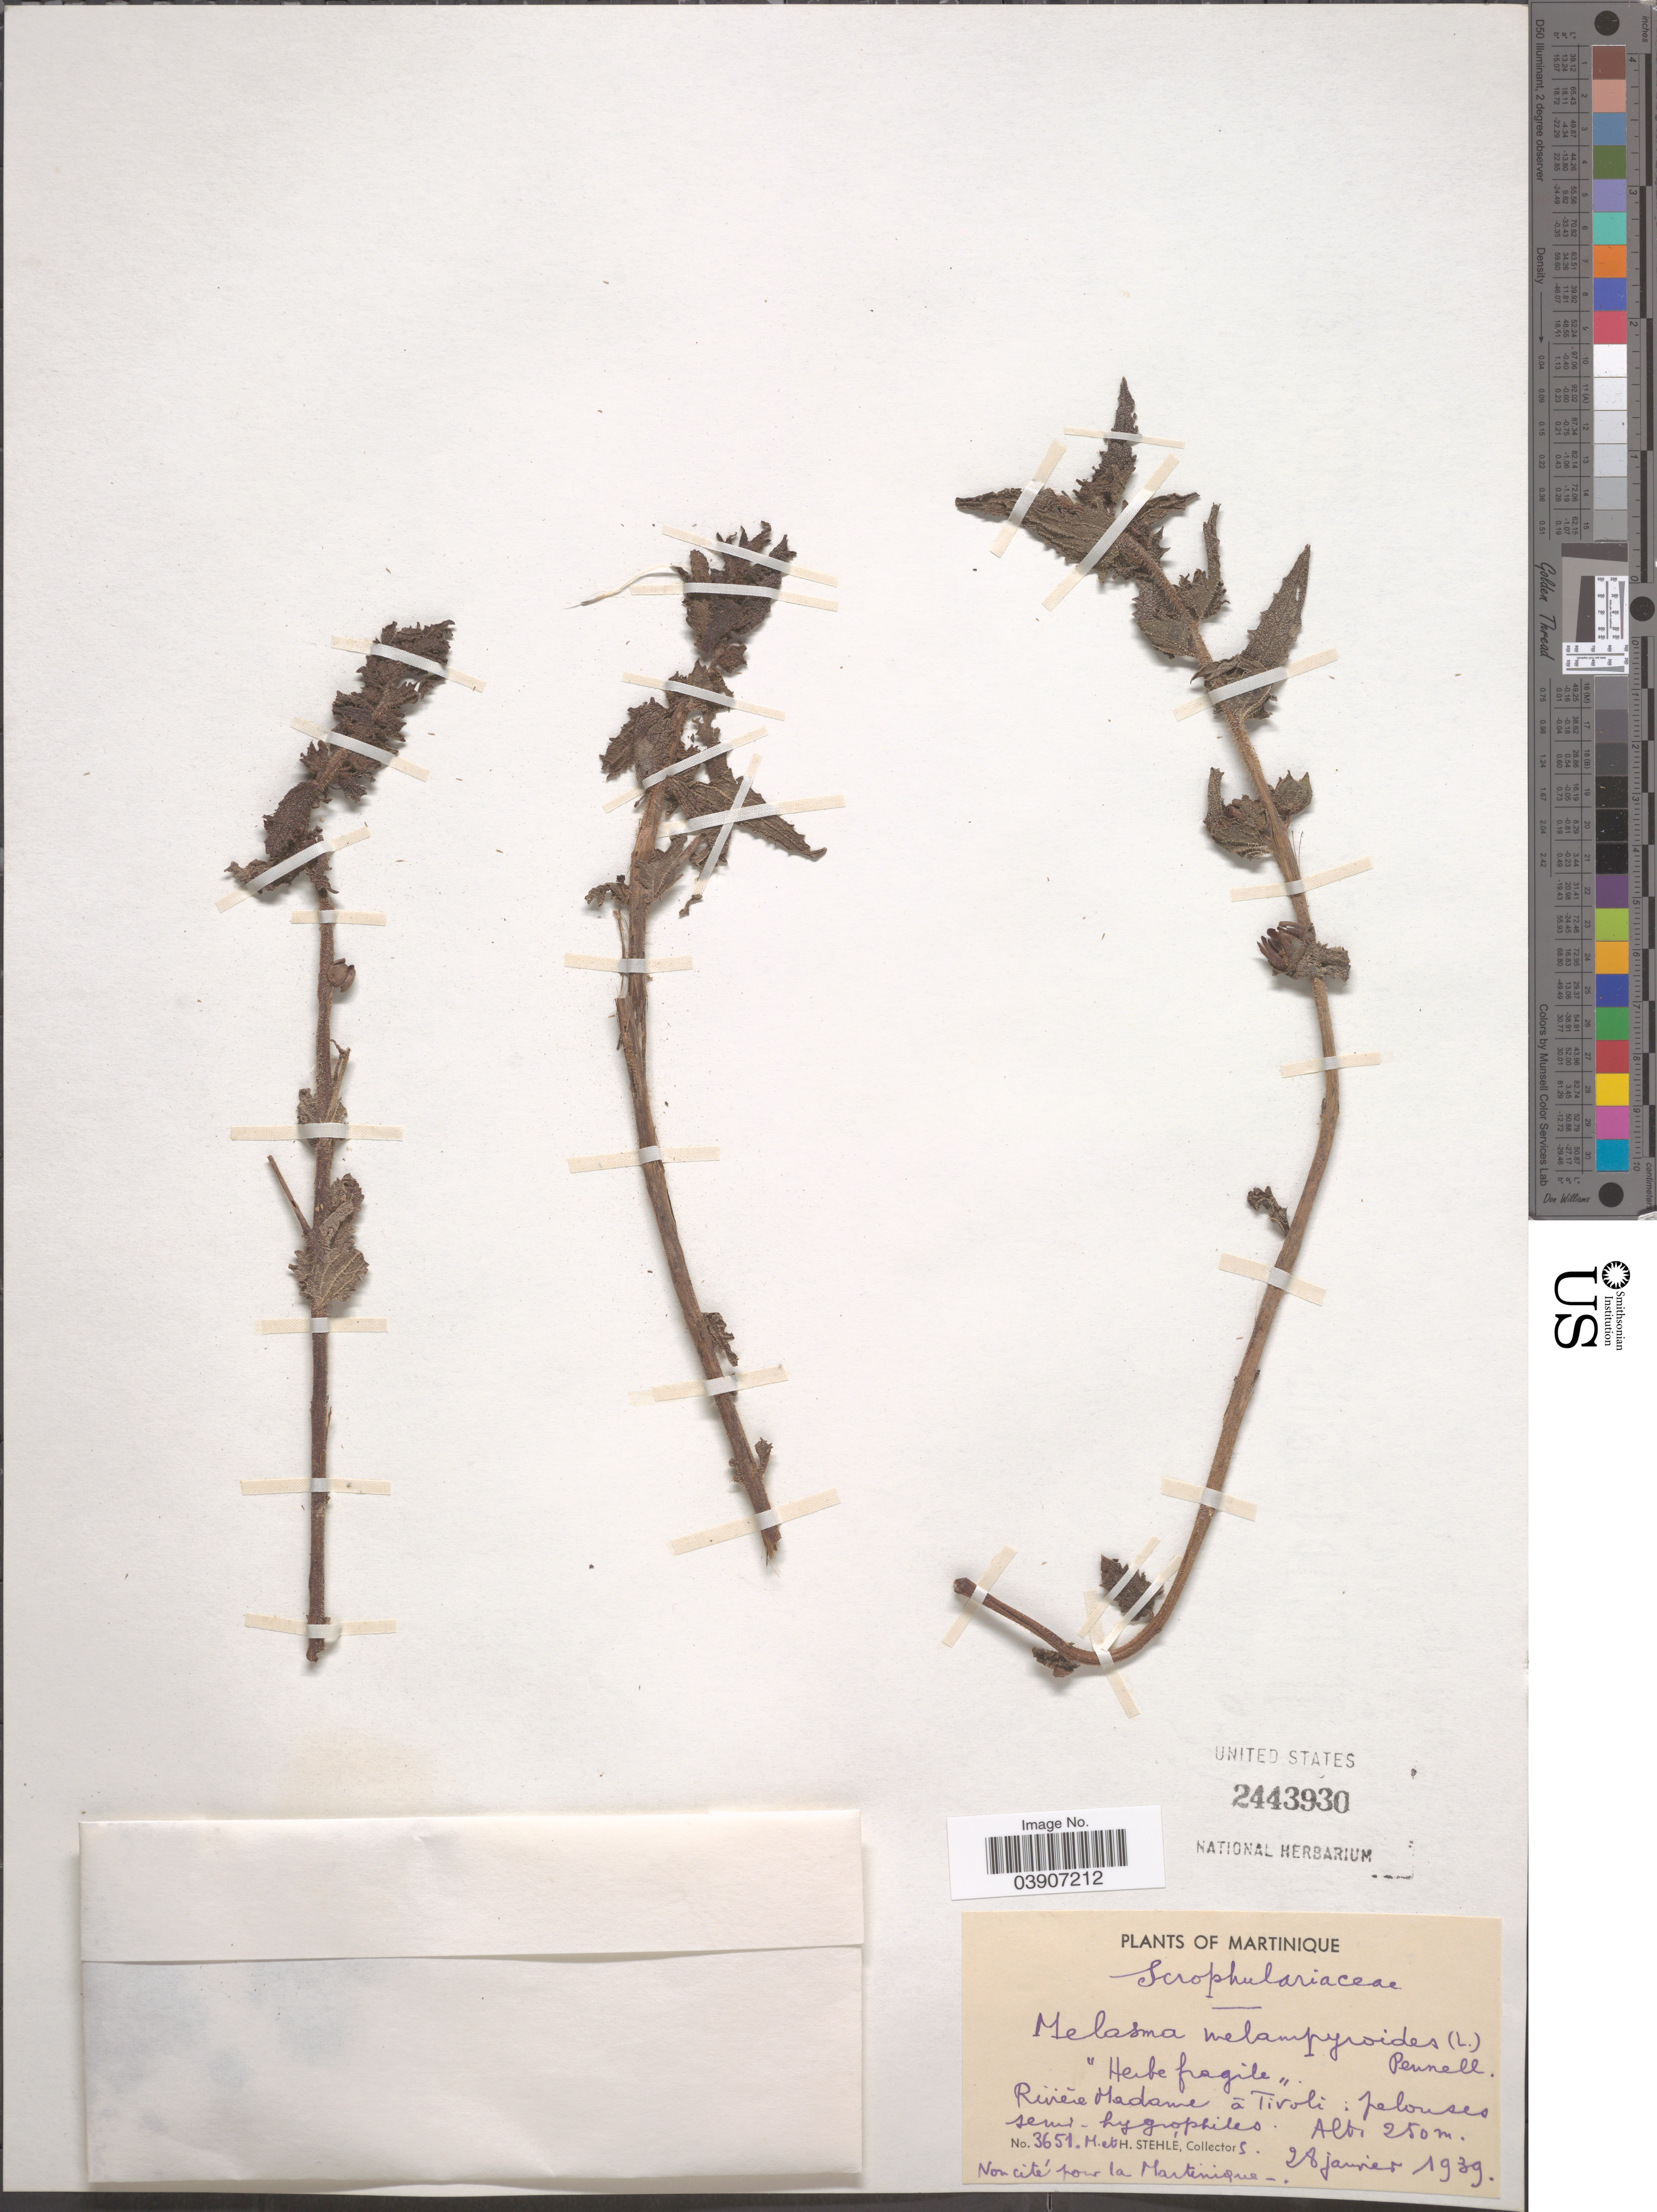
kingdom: Plantae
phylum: Tracheophyta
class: Magnoliopsida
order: Lamiales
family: Orobanchaceae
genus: Alectra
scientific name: Alectra aspera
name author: (Cham. & Schltdl.) L.O. Williams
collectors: M. Stehlé & H. Stehlé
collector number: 3651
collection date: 1939-01-28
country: Martinique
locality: Rivière Madame à Tiroli.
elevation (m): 250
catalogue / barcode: US 2443930